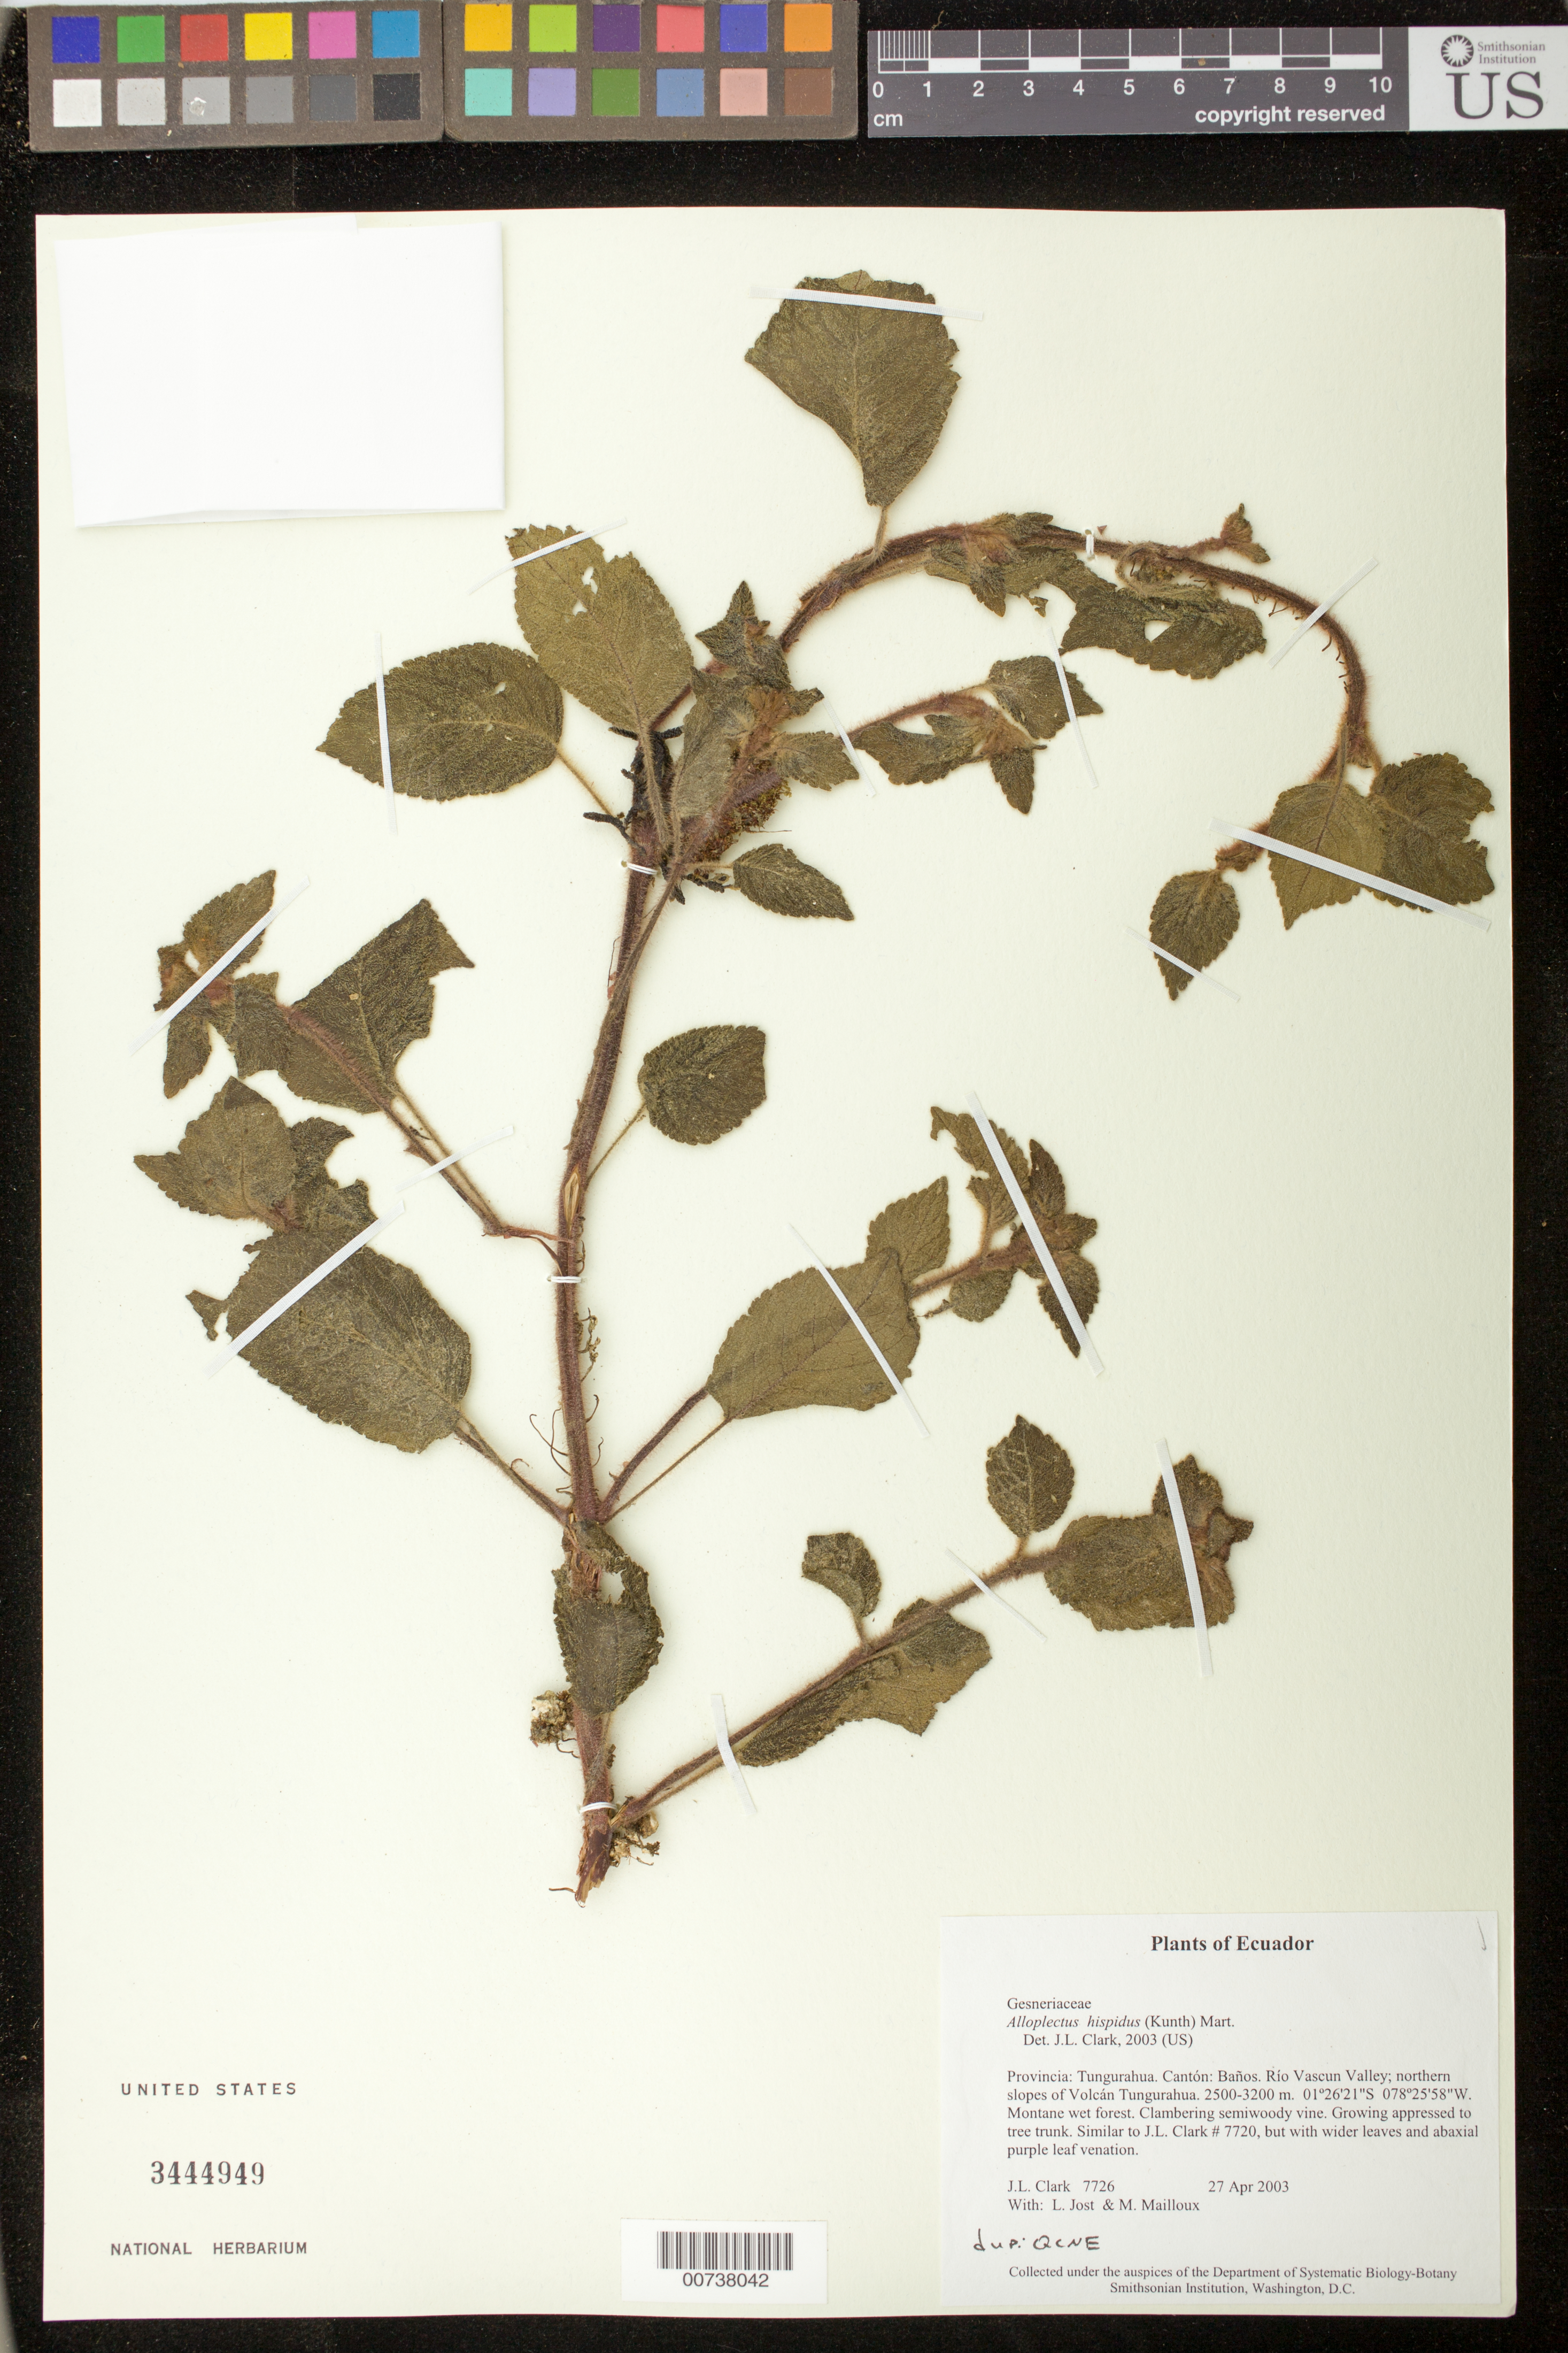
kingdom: Plantae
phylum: Tracheophyta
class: Magnoliopsida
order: Lamiales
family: Gesneriaceae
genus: Alloplectus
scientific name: Alloplectus hispidus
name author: (Kunth) Mart.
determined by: Clark, J. L., (SEL), The Marie Selby Botanical Garden (UNITED STATES)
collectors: J. L. Clark, L. Jost & M. Mailloux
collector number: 7726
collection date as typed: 27 Apr 2003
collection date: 2003-04-27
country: Ecuador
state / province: Tungurahua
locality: Baños. Río Vascun Valley; northern slopes of Volcán Tungurahua.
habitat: Montane wet forest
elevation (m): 2500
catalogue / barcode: US 3444949